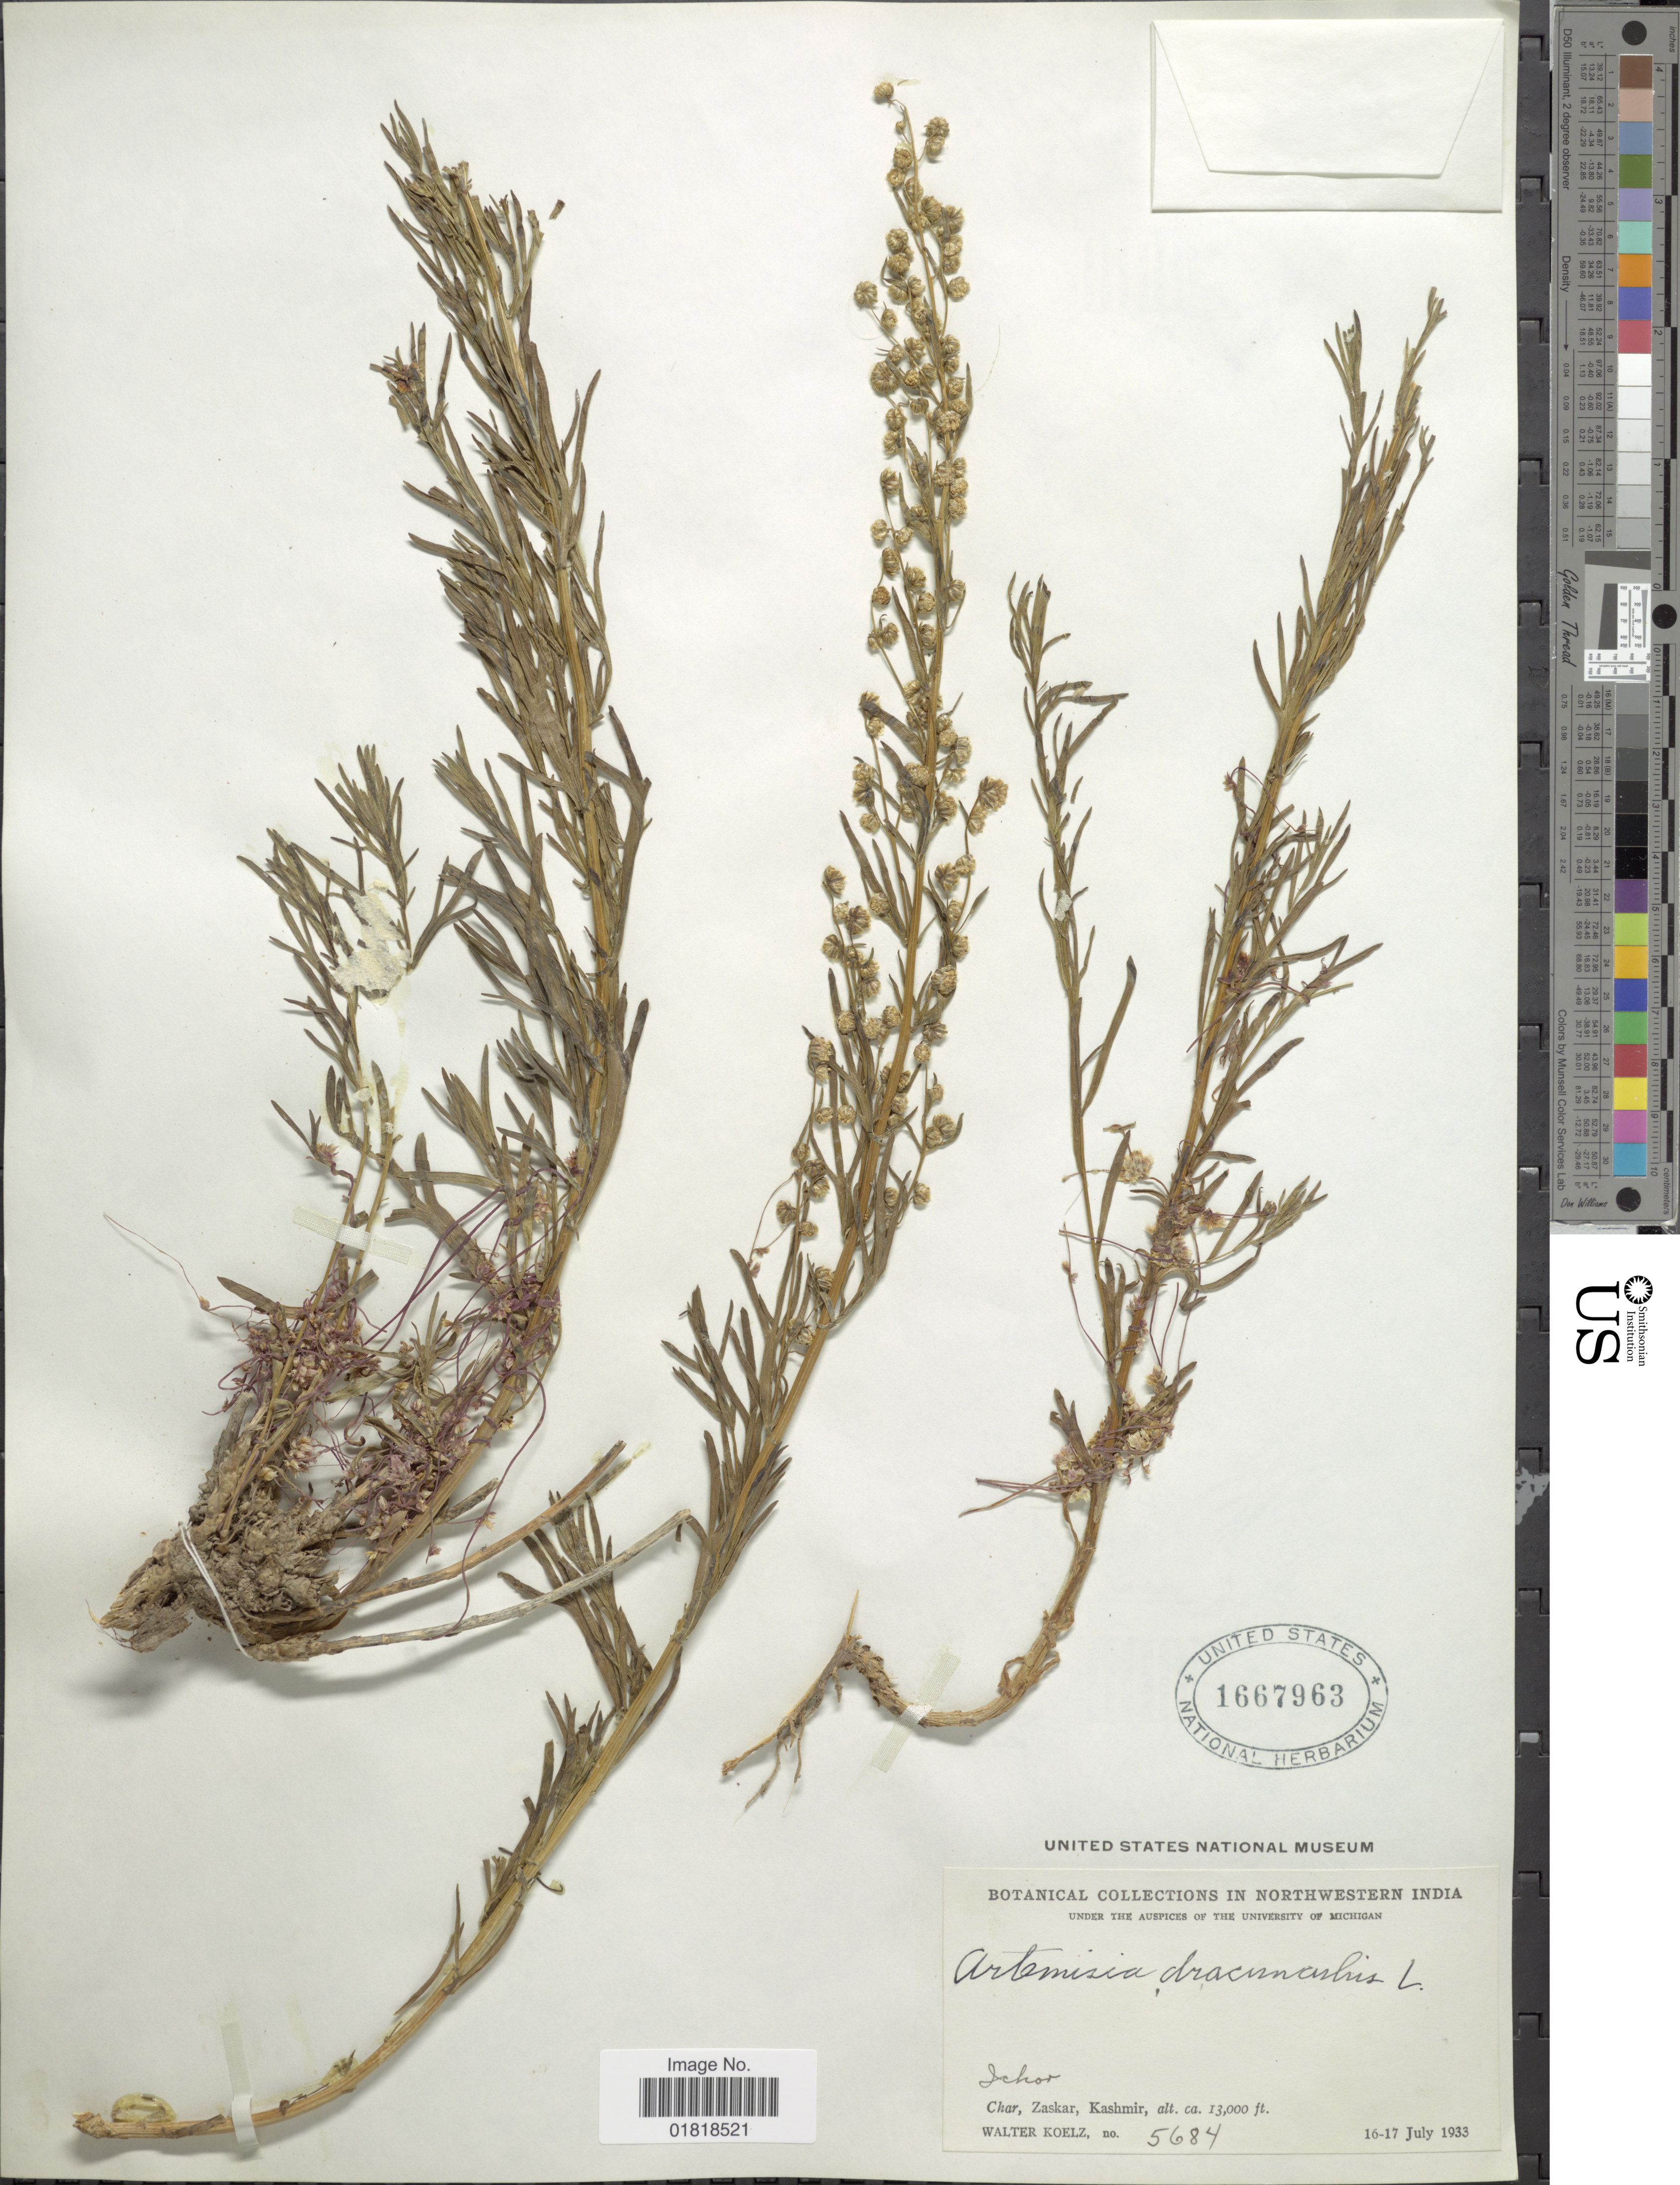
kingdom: Plantae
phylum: Tracheophyta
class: Magnoliopsida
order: Asterales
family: Asteraceae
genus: Artemisia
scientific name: Artemisia dracunculus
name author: L.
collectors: W. N. Koelz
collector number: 5684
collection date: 1933-07-16/1933-07-17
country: India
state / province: Jammu and Kashmir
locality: Northwestern India, Ichor, Char, Zaskar, Kashmir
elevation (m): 3962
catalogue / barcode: US 1667963